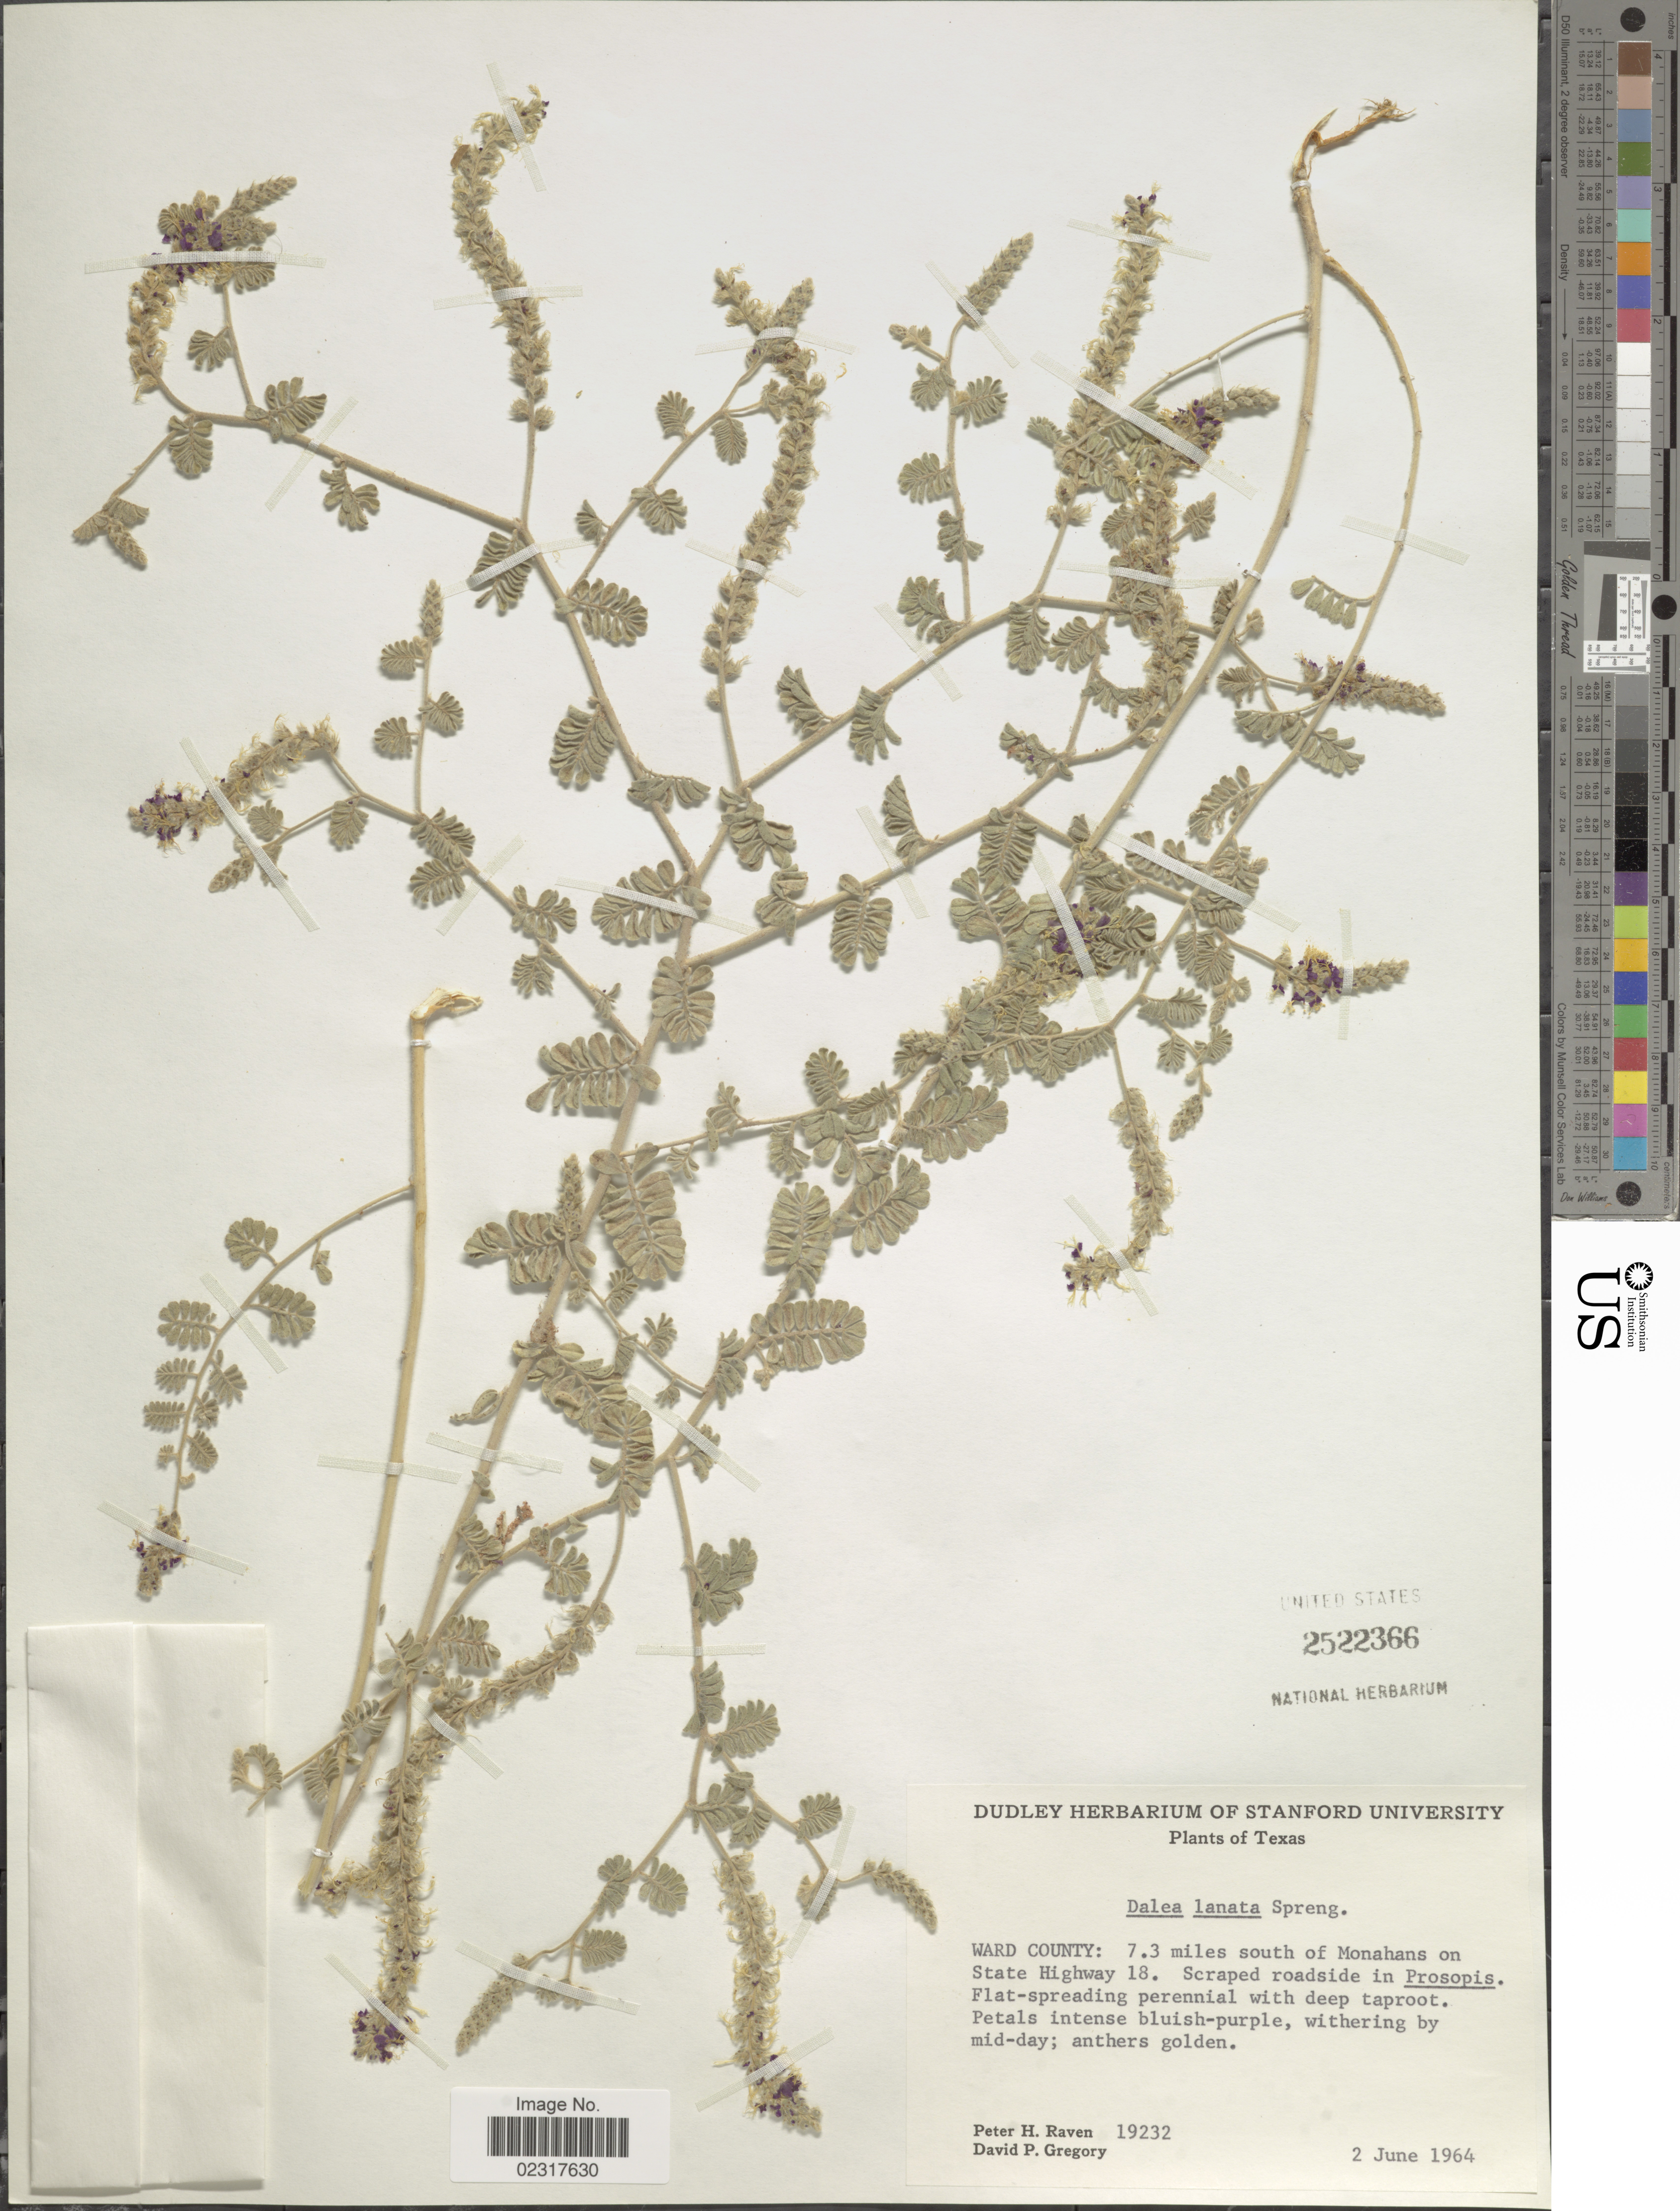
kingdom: Plantae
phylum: Tracheophyta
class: Magnoliopsida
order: Fabales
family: Fabaceae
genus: Dalea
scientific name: Dalea lanata var. lanata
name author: Spreng.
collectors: P. Raven & D. Gregory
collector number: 19232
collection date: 1964-06-02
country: United States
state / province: Texas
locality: Ward County, 7.3 miles south of Monahans on State Highway 18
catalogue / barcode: US 2522366